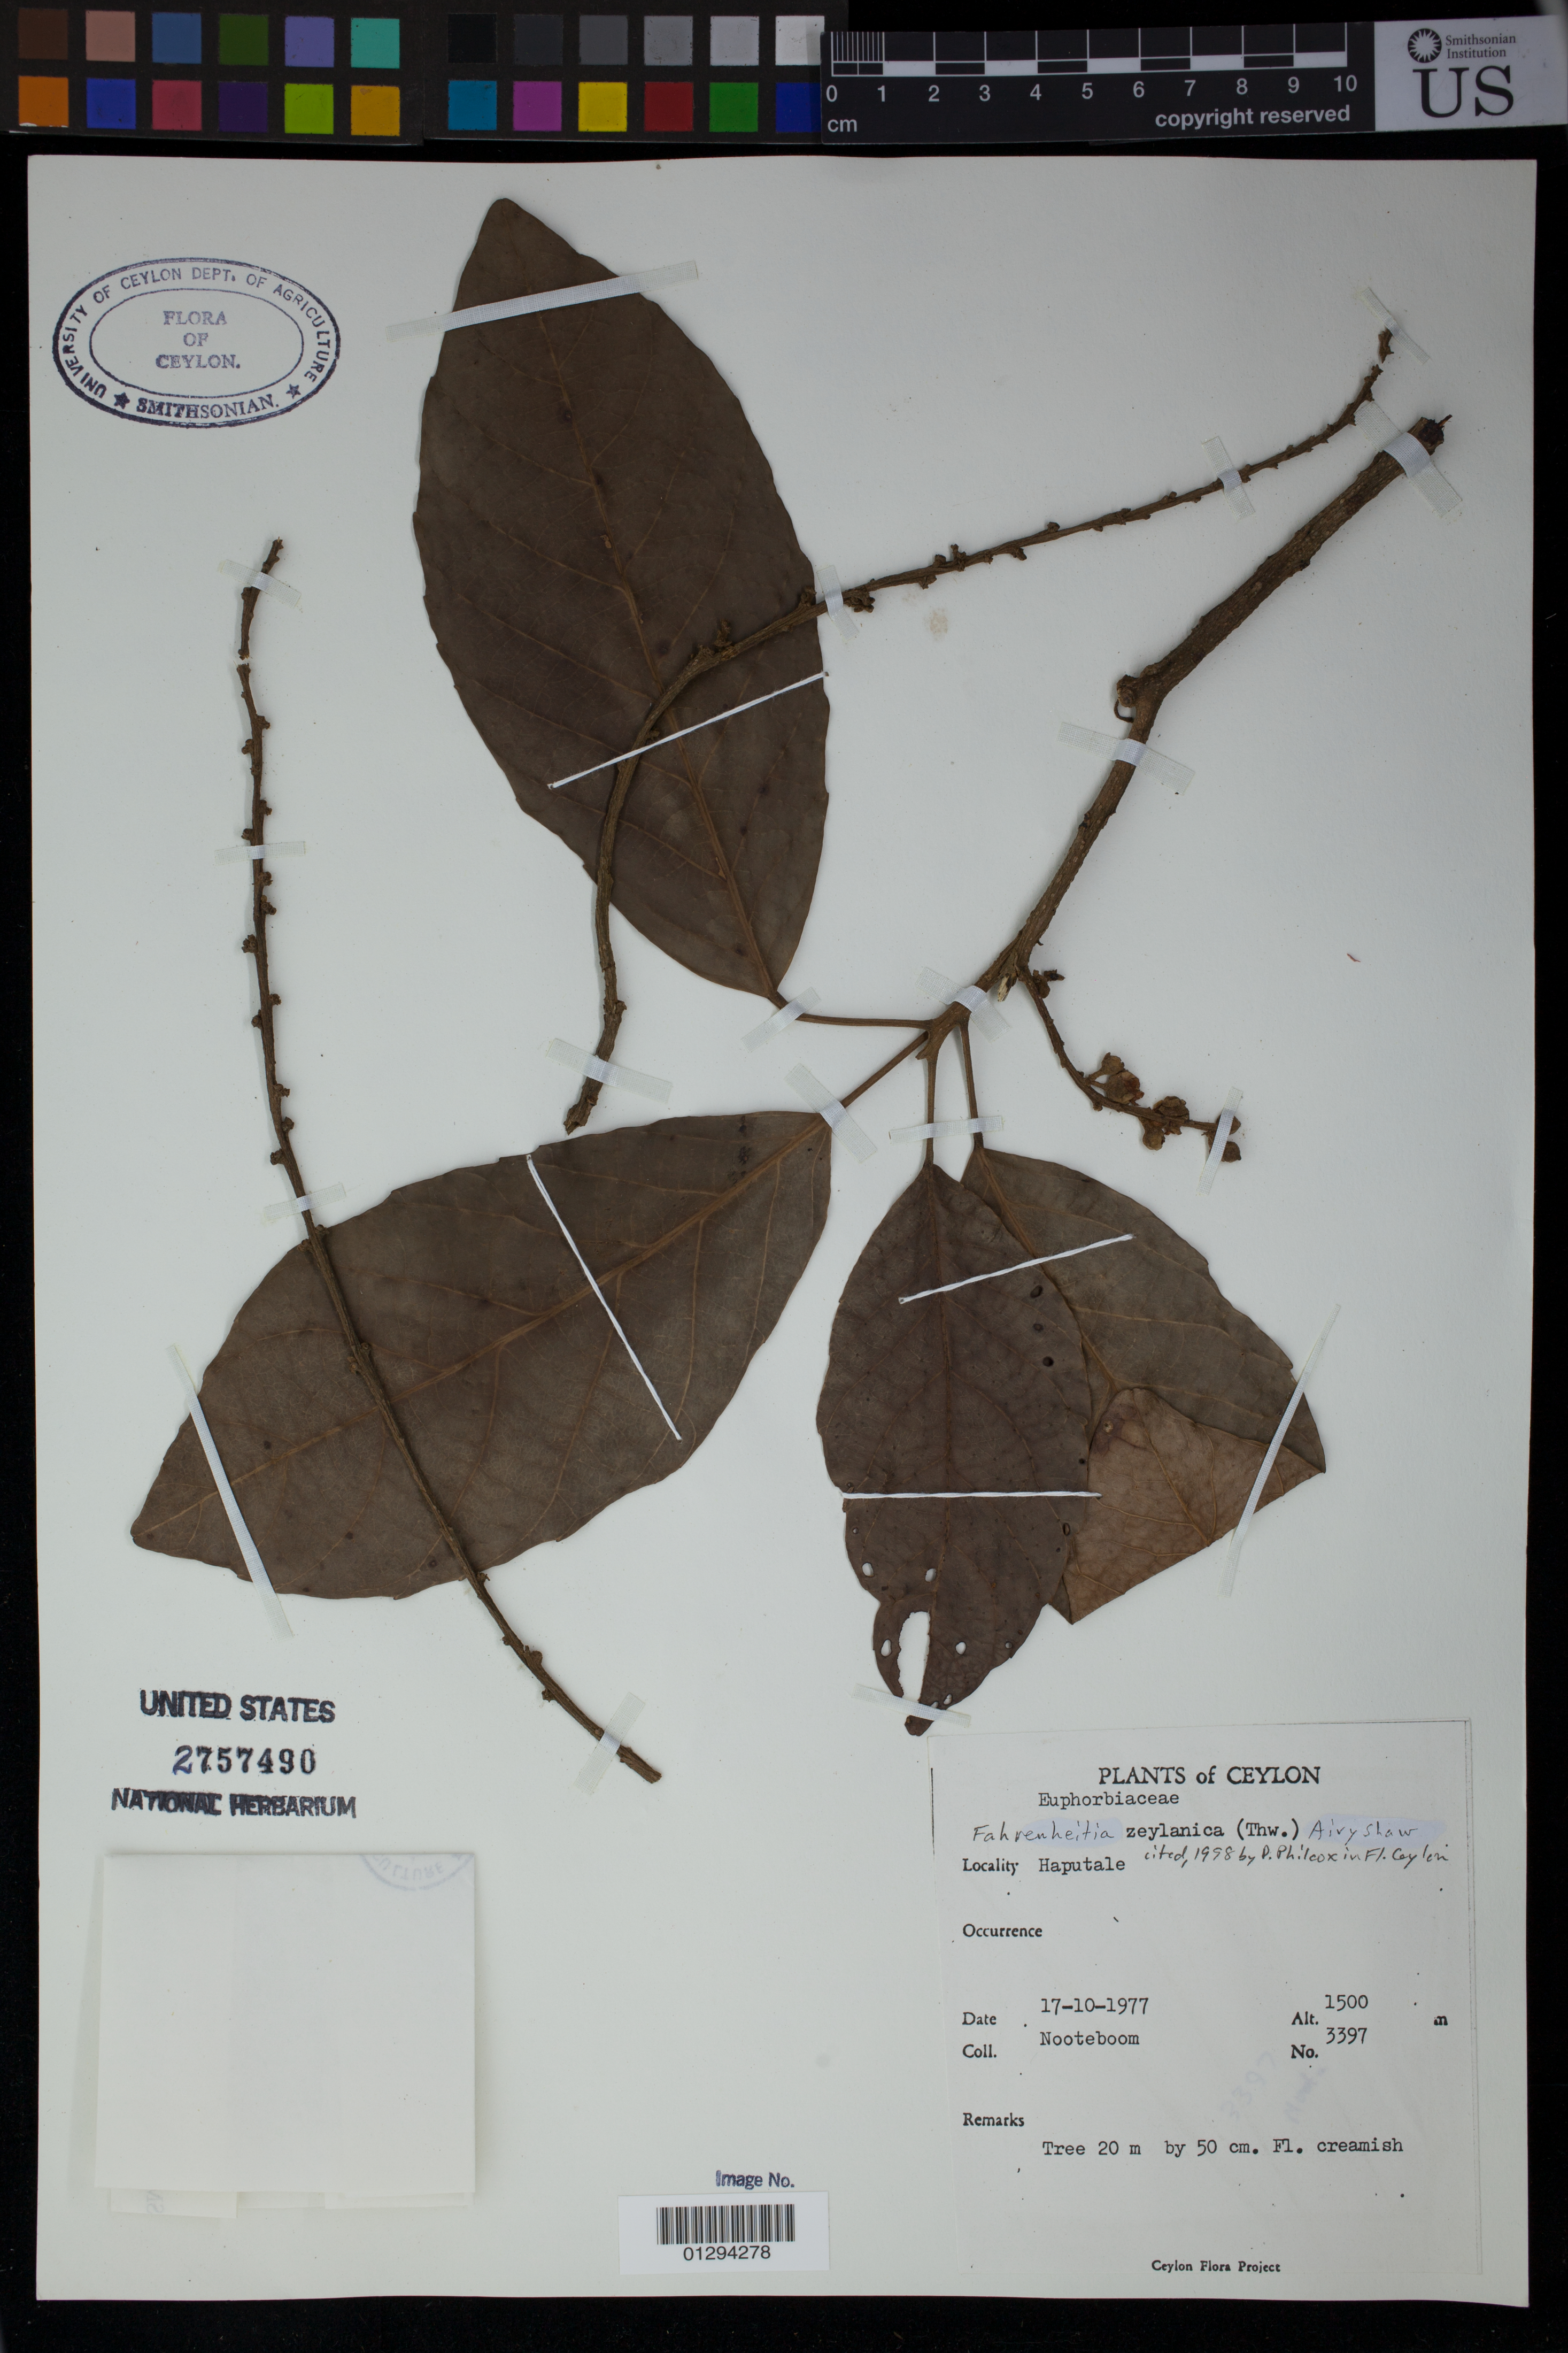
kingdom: Plantae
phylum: Tracheophyta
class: Magnoliopsida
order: Malpighiales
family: Euphorbiaceae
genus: Fahrenheitia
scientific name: Fahrenheitia zeylanica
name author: (Thwaites) Airy Shaw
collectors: Nooteboom, --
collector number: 3397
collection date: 1977-10-17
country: Sri Lanka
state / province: Uva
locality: Haputale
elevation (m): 1500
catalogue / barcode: US 2757490